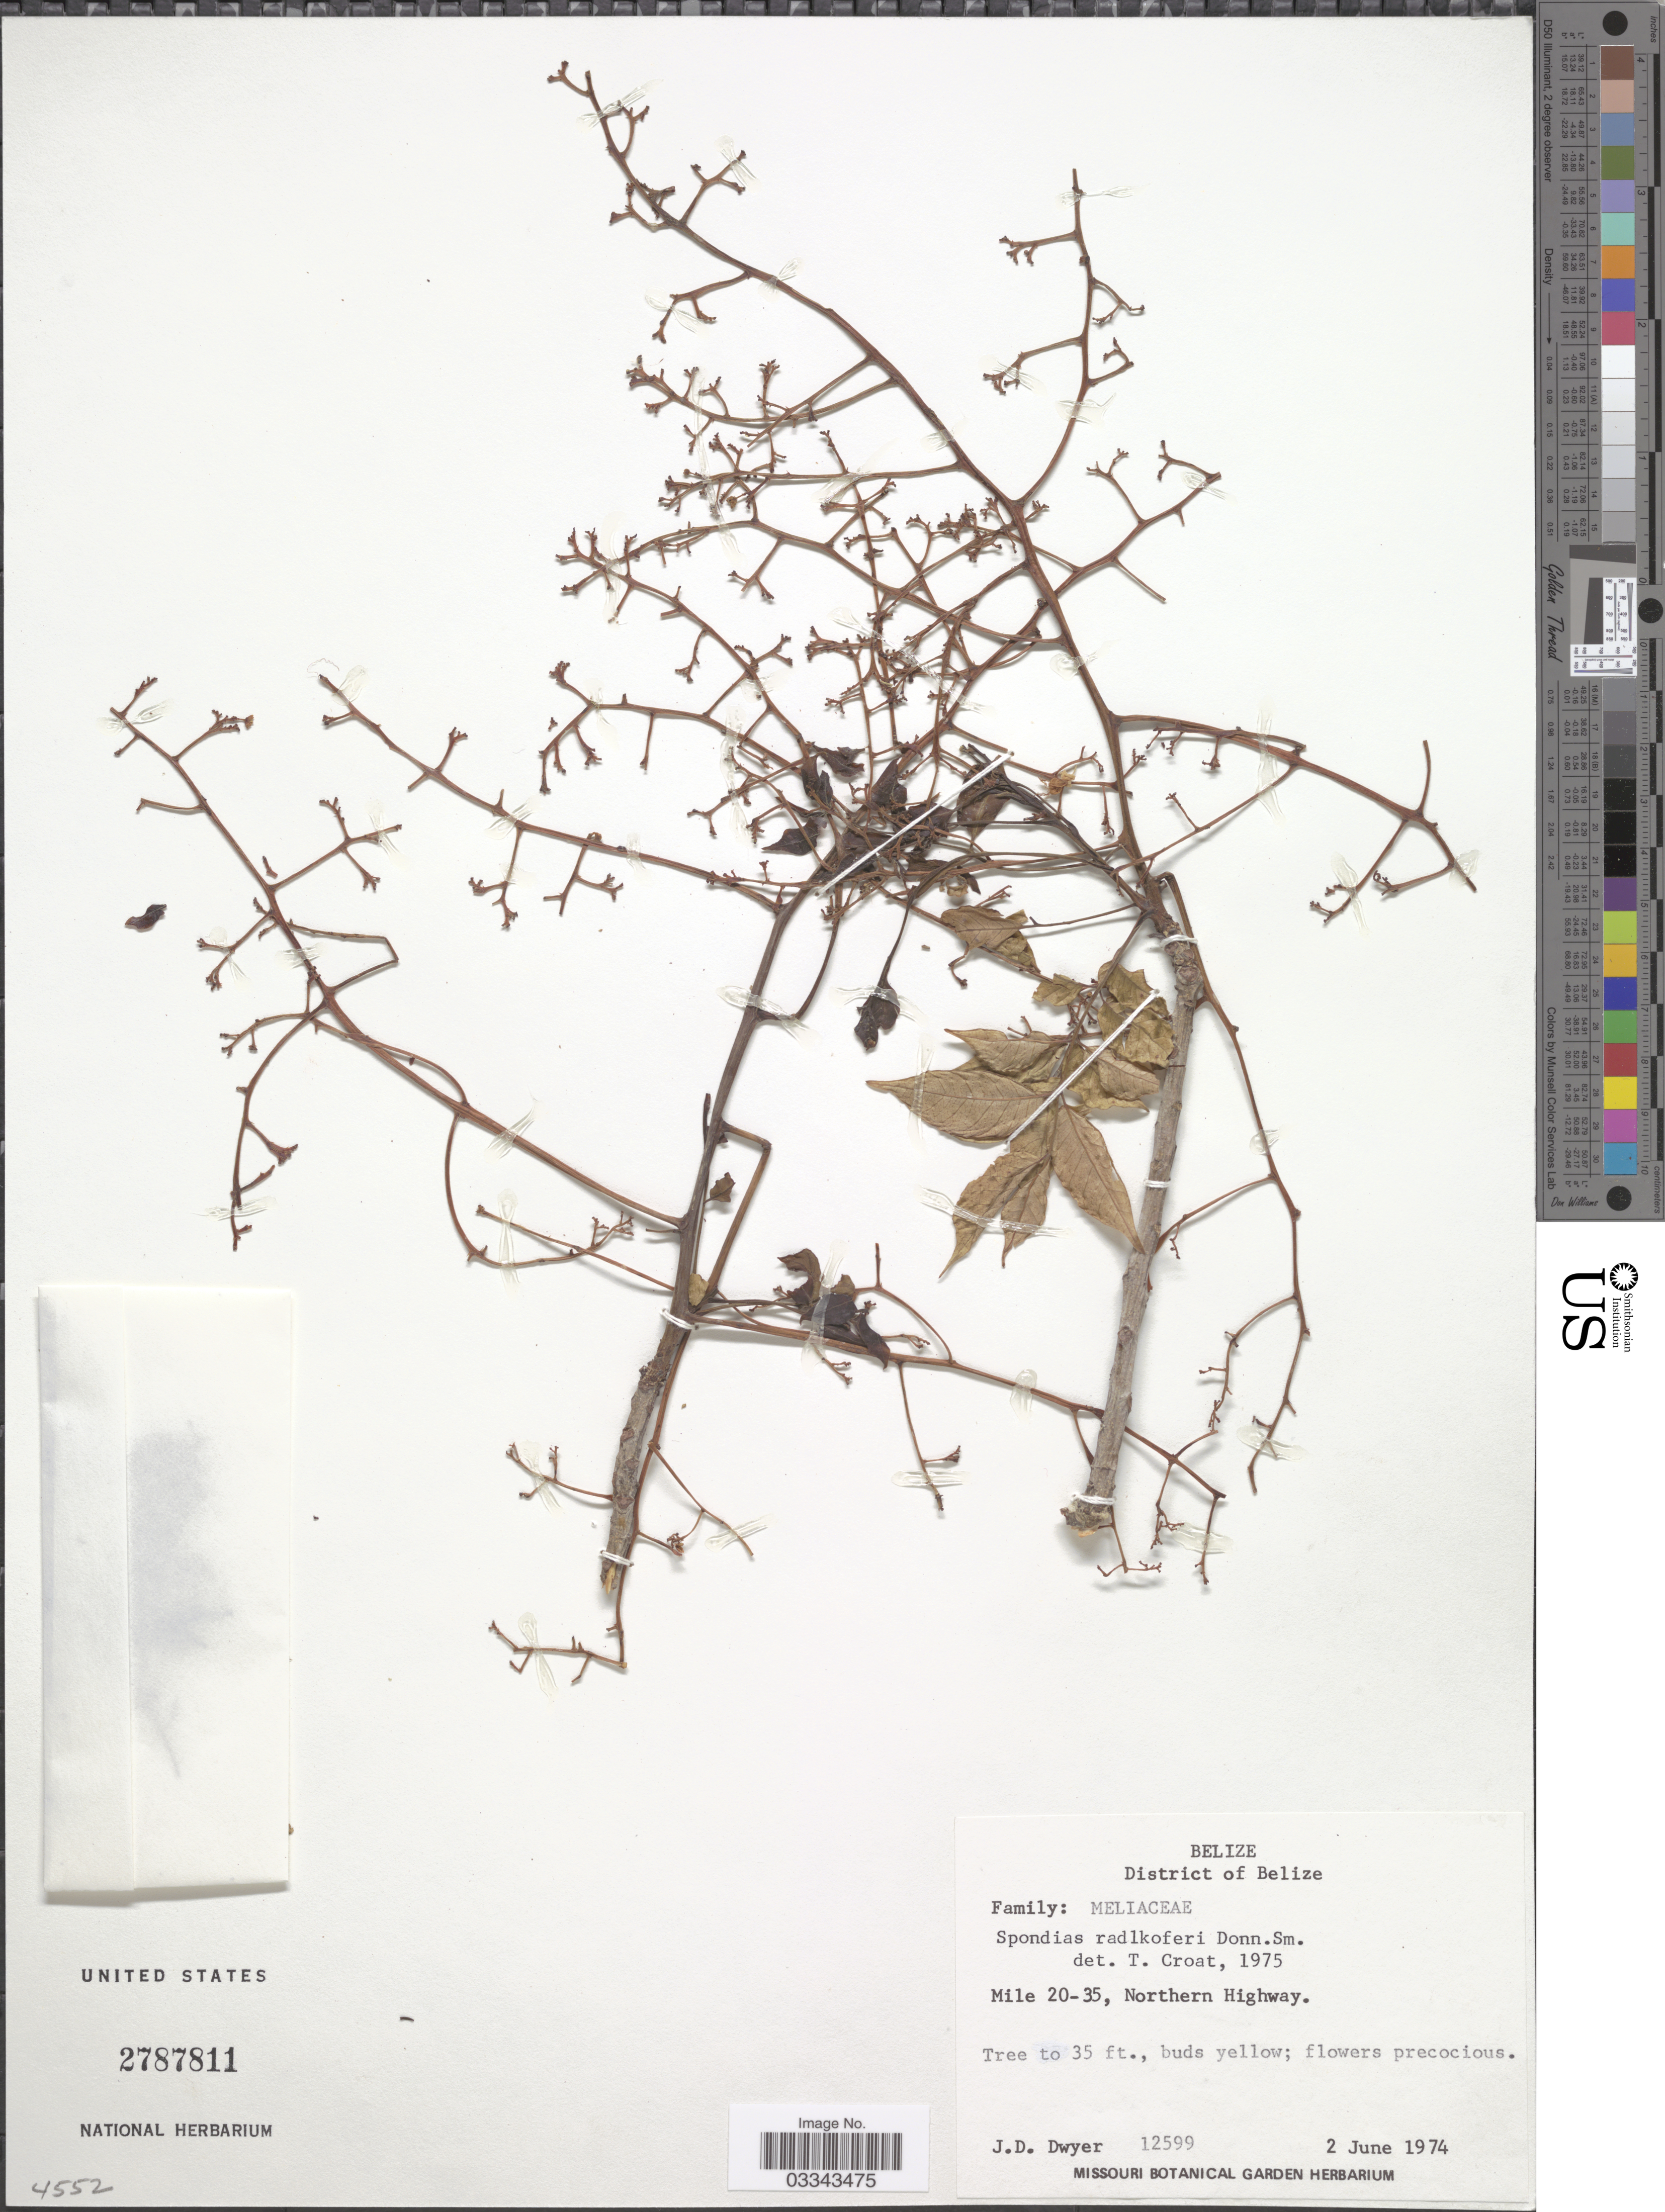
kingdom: Plantae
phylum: Tracheophyta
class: Magnoliopsida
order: Sapindales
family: Anacardiaceae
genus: Spondias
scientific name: Spondias radlkoferi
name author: Donn. Sm.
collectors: J. D. Dwyer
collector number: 12599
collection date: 1974-06-02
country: Belize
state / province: Belize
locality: District of Belize, Mile 20-35, Northern Highway.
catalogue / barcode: US 2787811